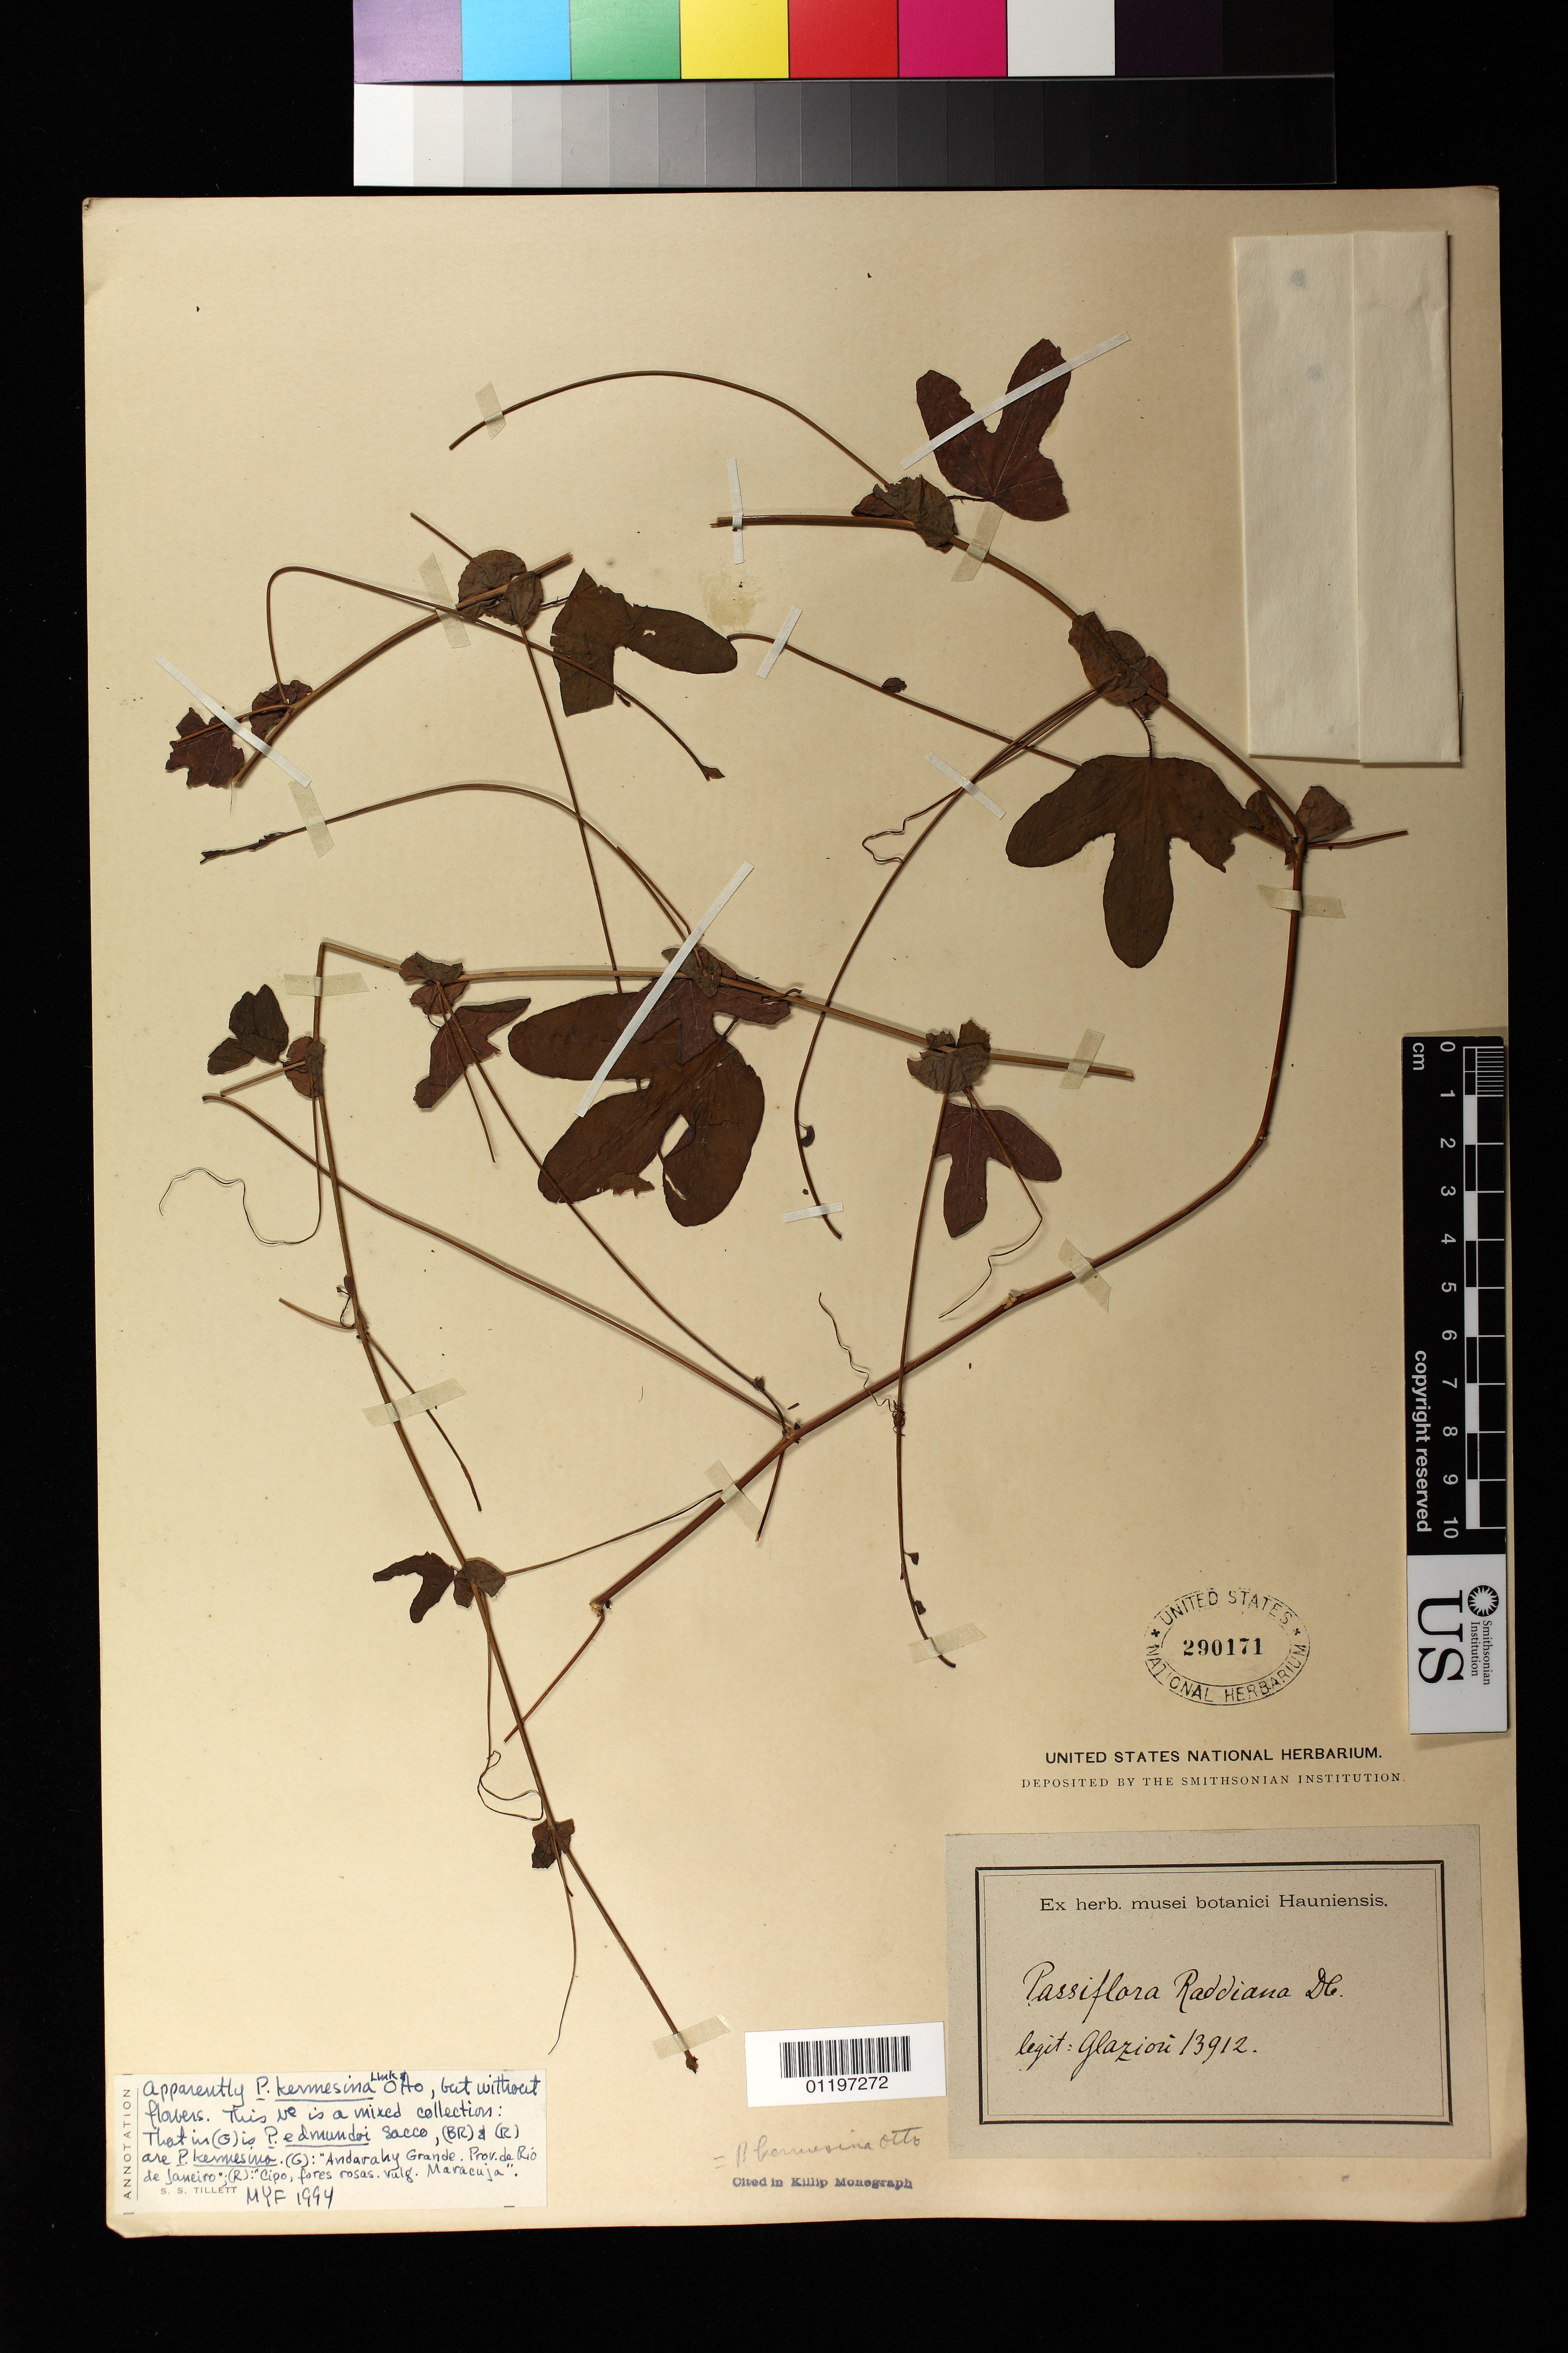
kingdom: Plantae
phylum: Tracheophyta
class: Magnoliopsida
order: Malpighiales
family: Passifloraceae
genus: Passiflora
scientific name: Passiflora kermesina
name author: Link & Otto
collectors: ex herb. Glaziou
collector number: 13912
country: Brazil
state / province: Río de Janeiro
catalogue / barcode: US 290171